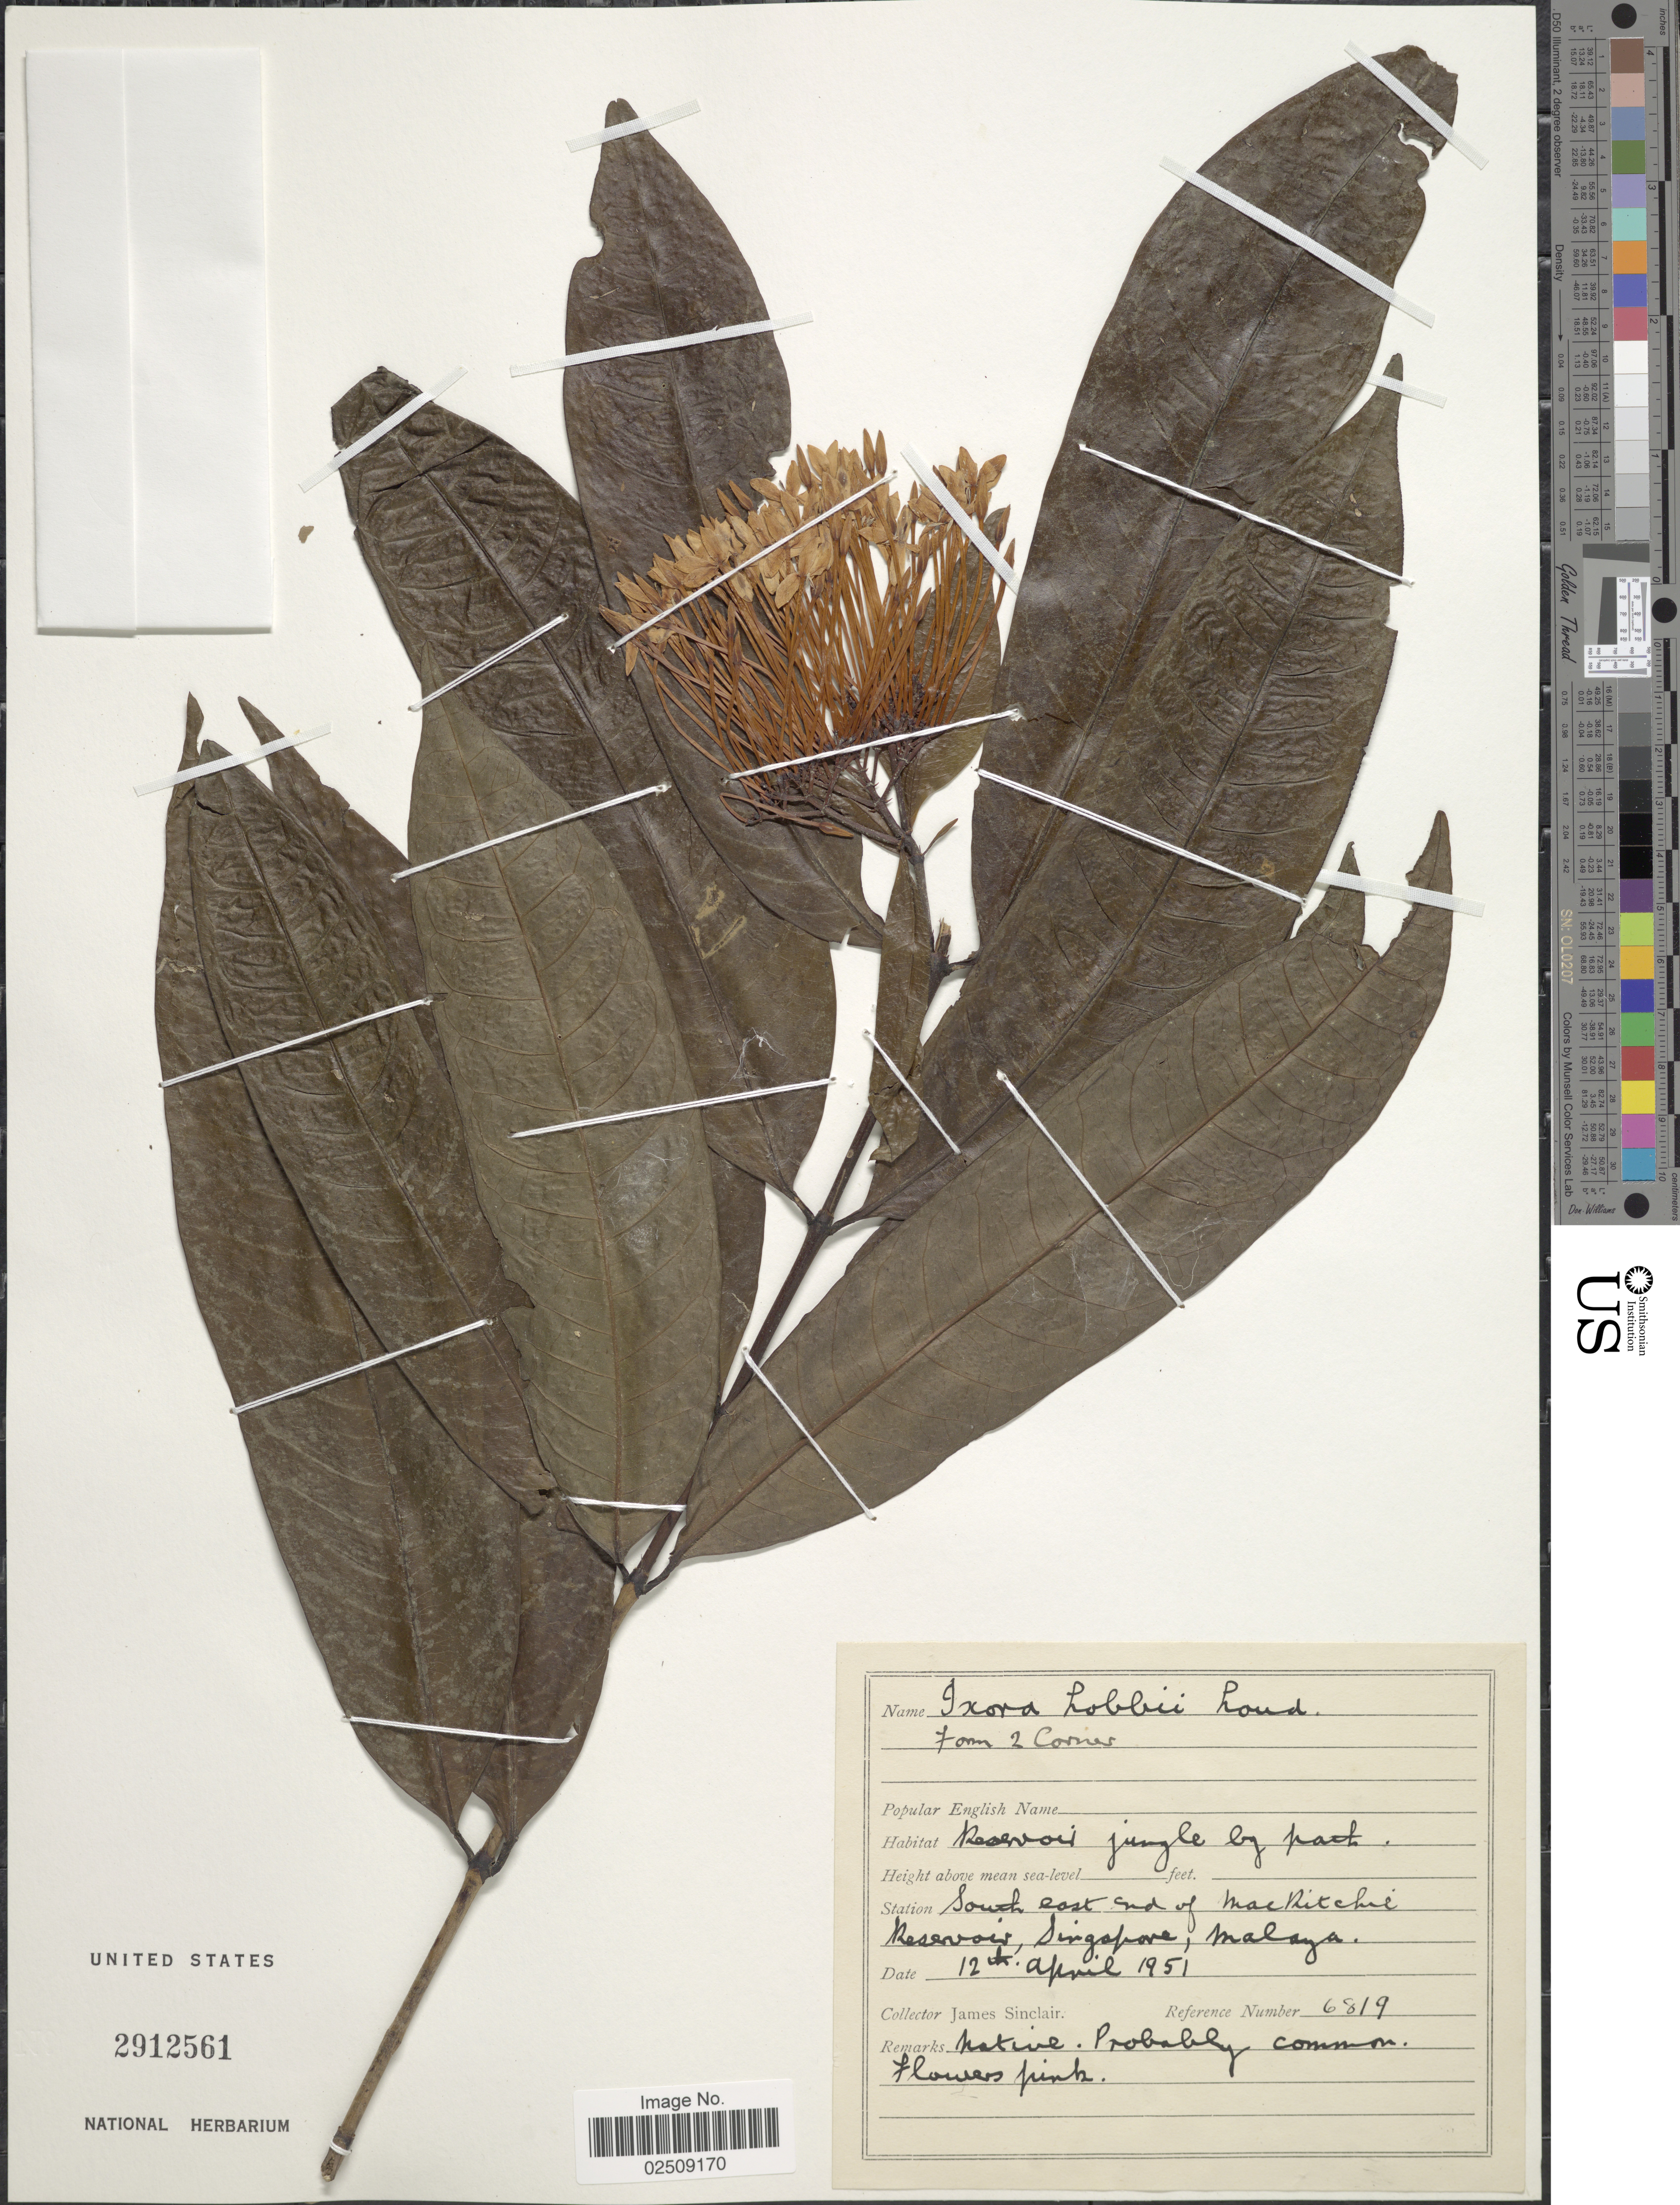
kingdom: Plantae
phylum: Tracheophyta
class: Magnoliopsida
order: Gentianales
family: Rubiaceae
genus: Ixora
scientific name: Ixora lobbii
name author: Loudon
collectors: J. Sinclair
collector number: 6819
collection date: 1951-04-12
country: Singapore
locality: South east end of MacRitchie Reservoir, Singapore, Malaya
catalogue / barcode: US 2912561